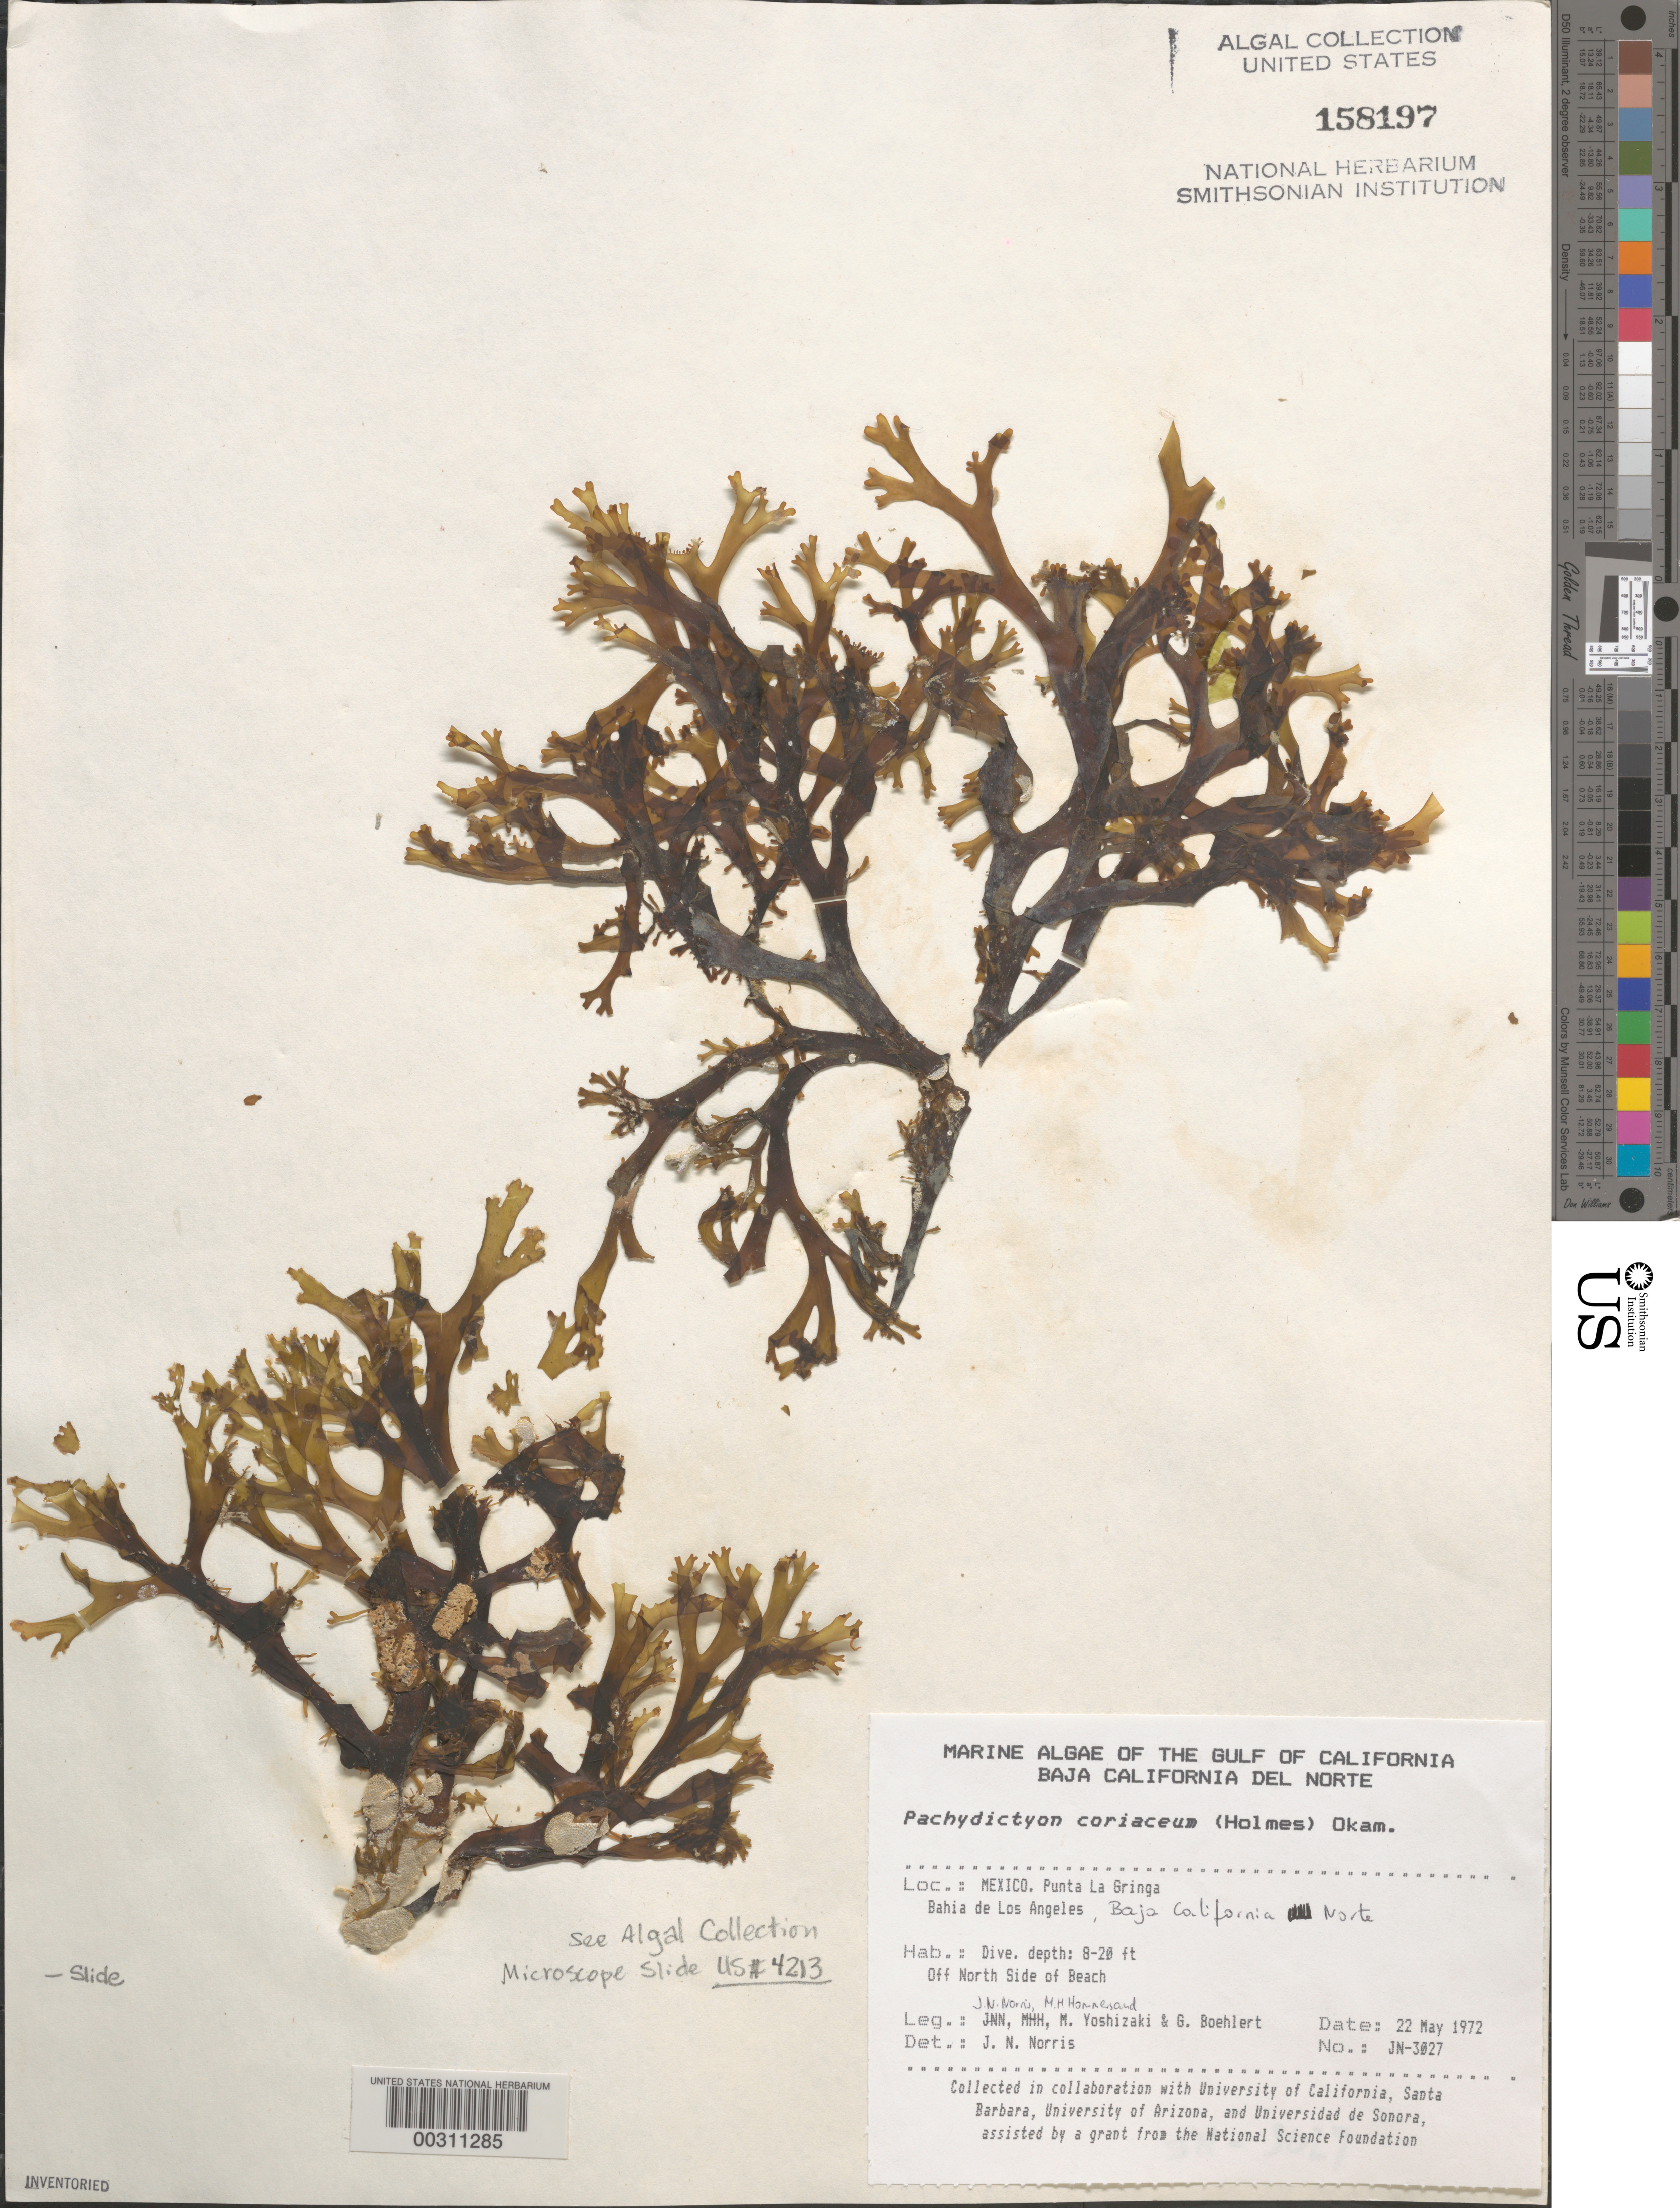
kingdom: Chromista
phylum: Ochrophyta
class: Phaeophyceae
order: Dictyotales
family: Dictyotaceae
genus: Pachydictyon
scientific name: Pachydictyon coriaceum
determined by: Norris, James N.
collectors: J. N. Norris & G. Boehlert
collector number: JN-3027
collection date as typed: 23 May 1972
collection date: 1972-05-23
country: Mexico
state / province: Baja California Norte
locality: Punta La Gringa, Bahia de los Angeles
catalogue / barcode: US 158197